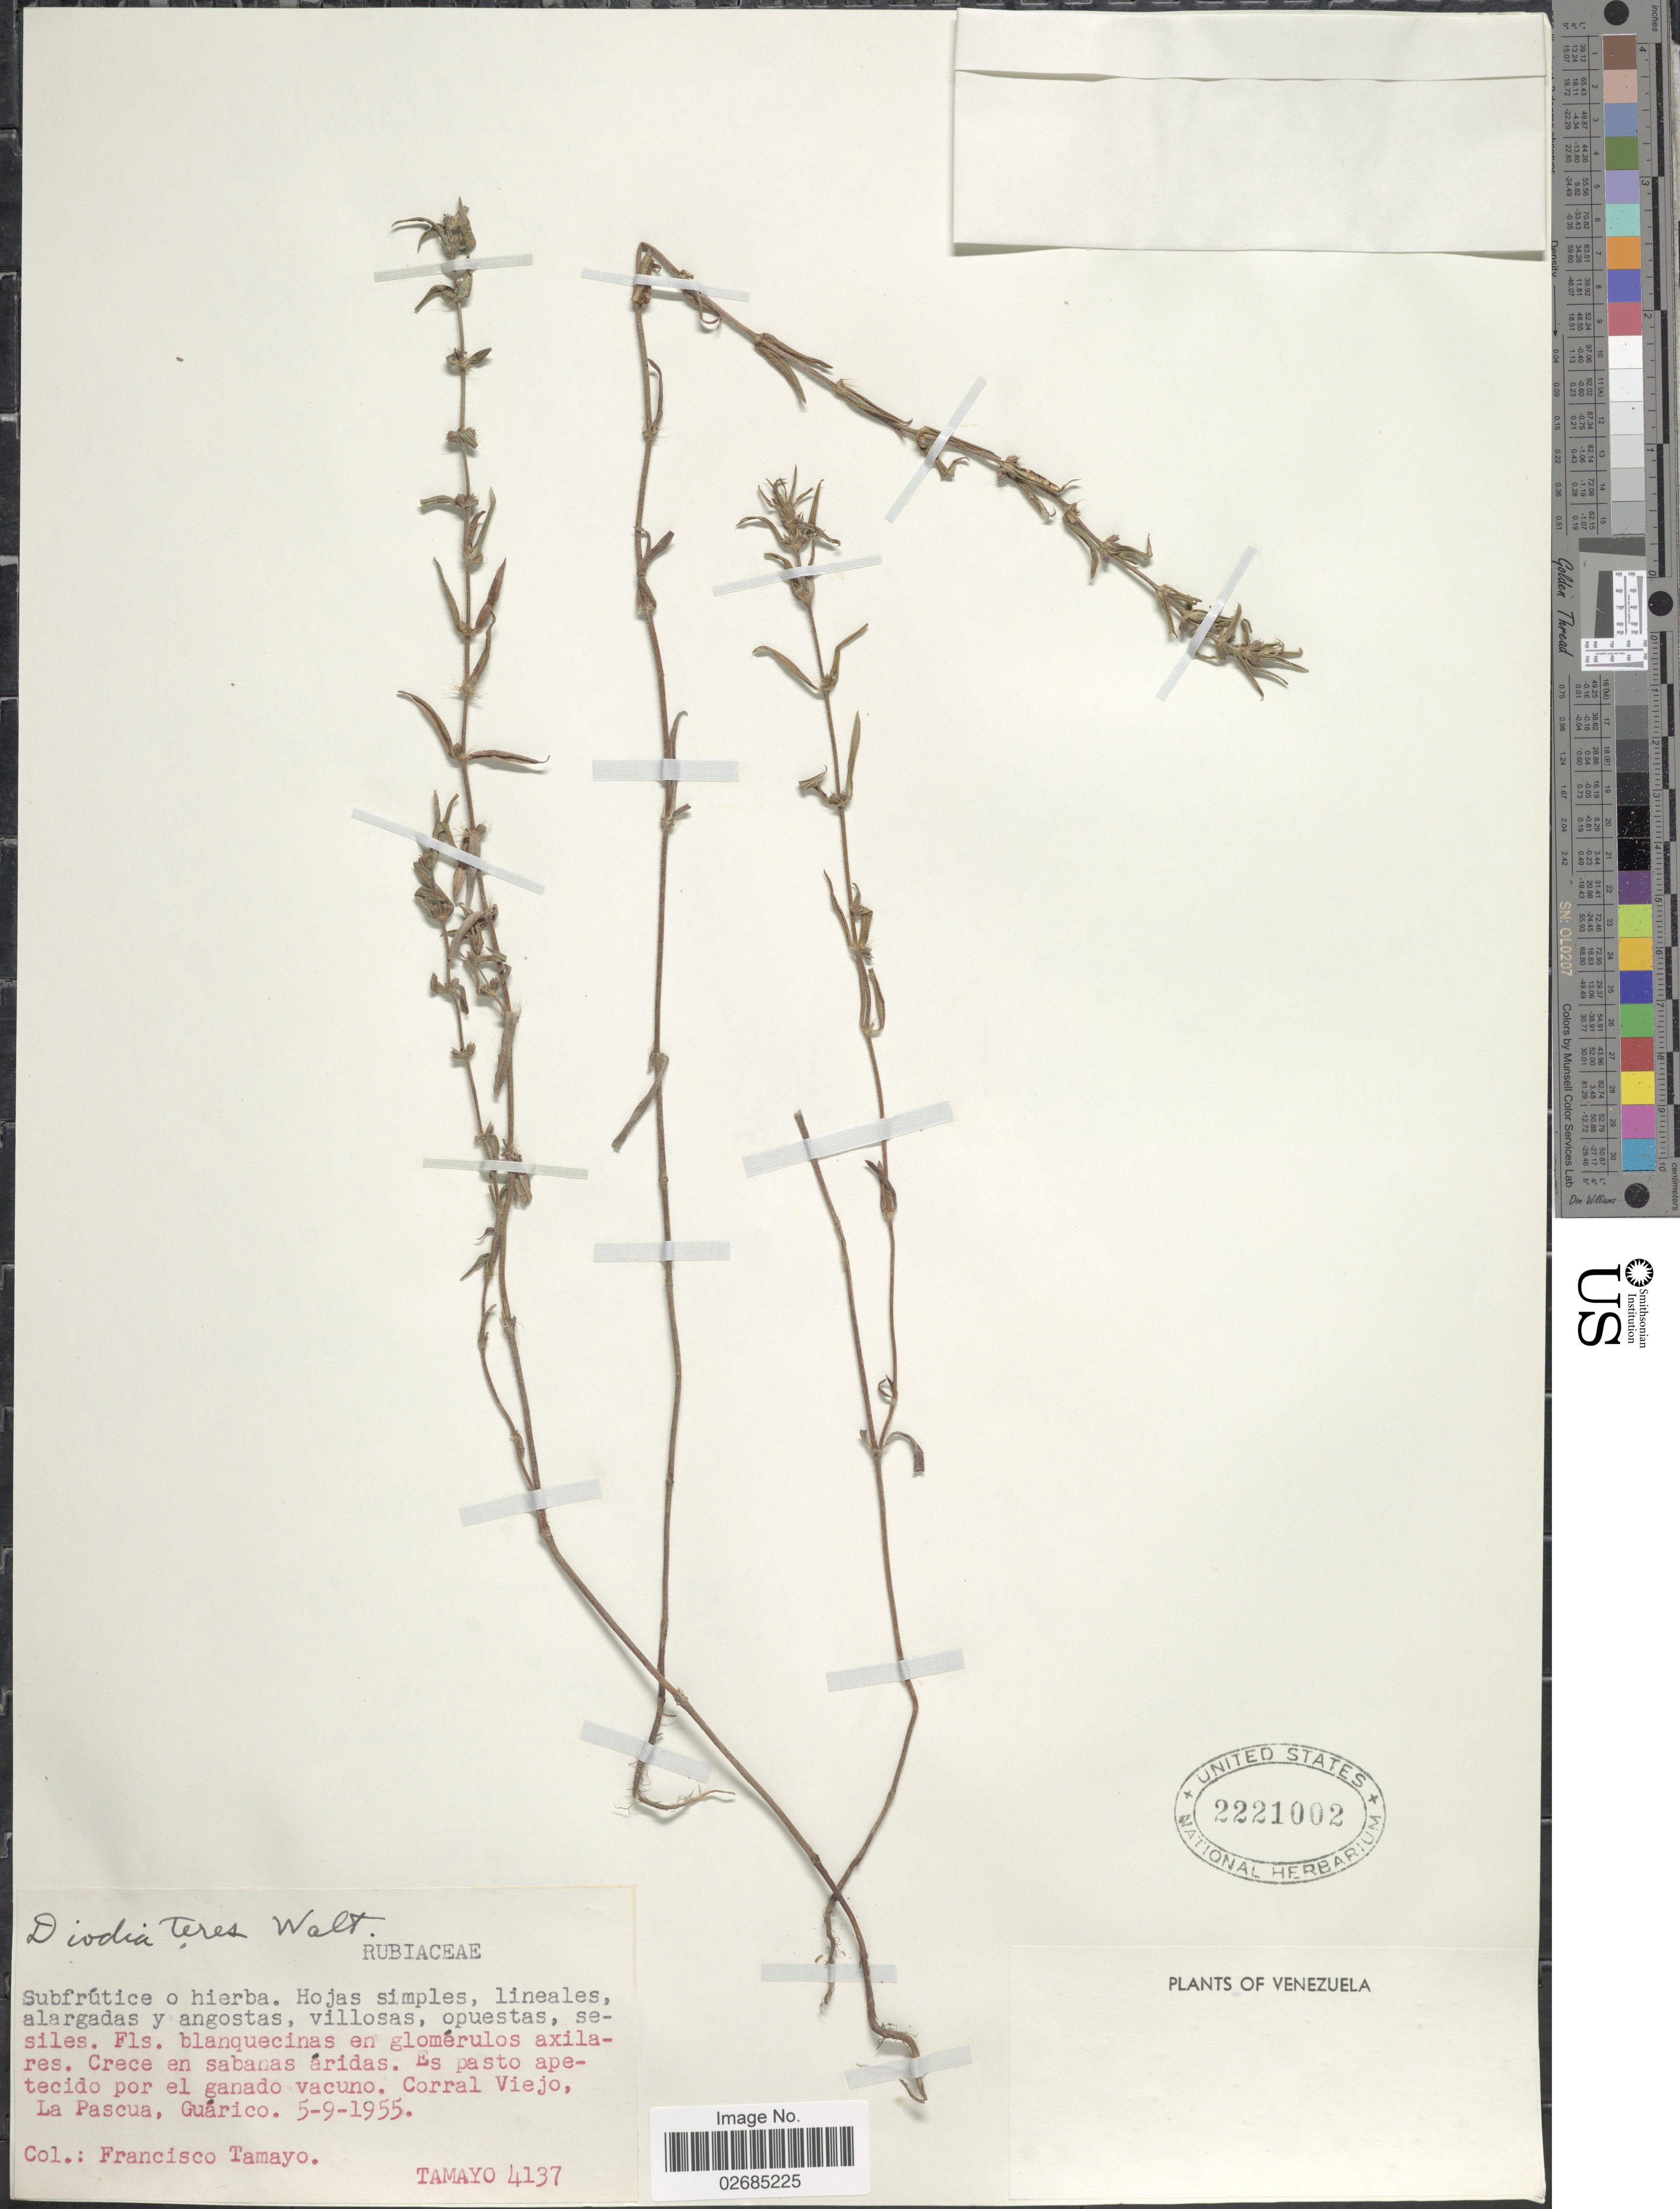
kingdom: Plantae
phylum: Tracheophyta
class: Magnoliopsida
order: Gentianales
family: Rubiaceae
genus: Diodia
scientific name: Diodia teres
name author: Walter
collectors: F. Tamayo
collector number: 4137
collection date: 1955-09-05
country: Venezuela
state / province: Guárico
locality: Corral Viejo, La Pascua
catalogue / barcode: US 2221002